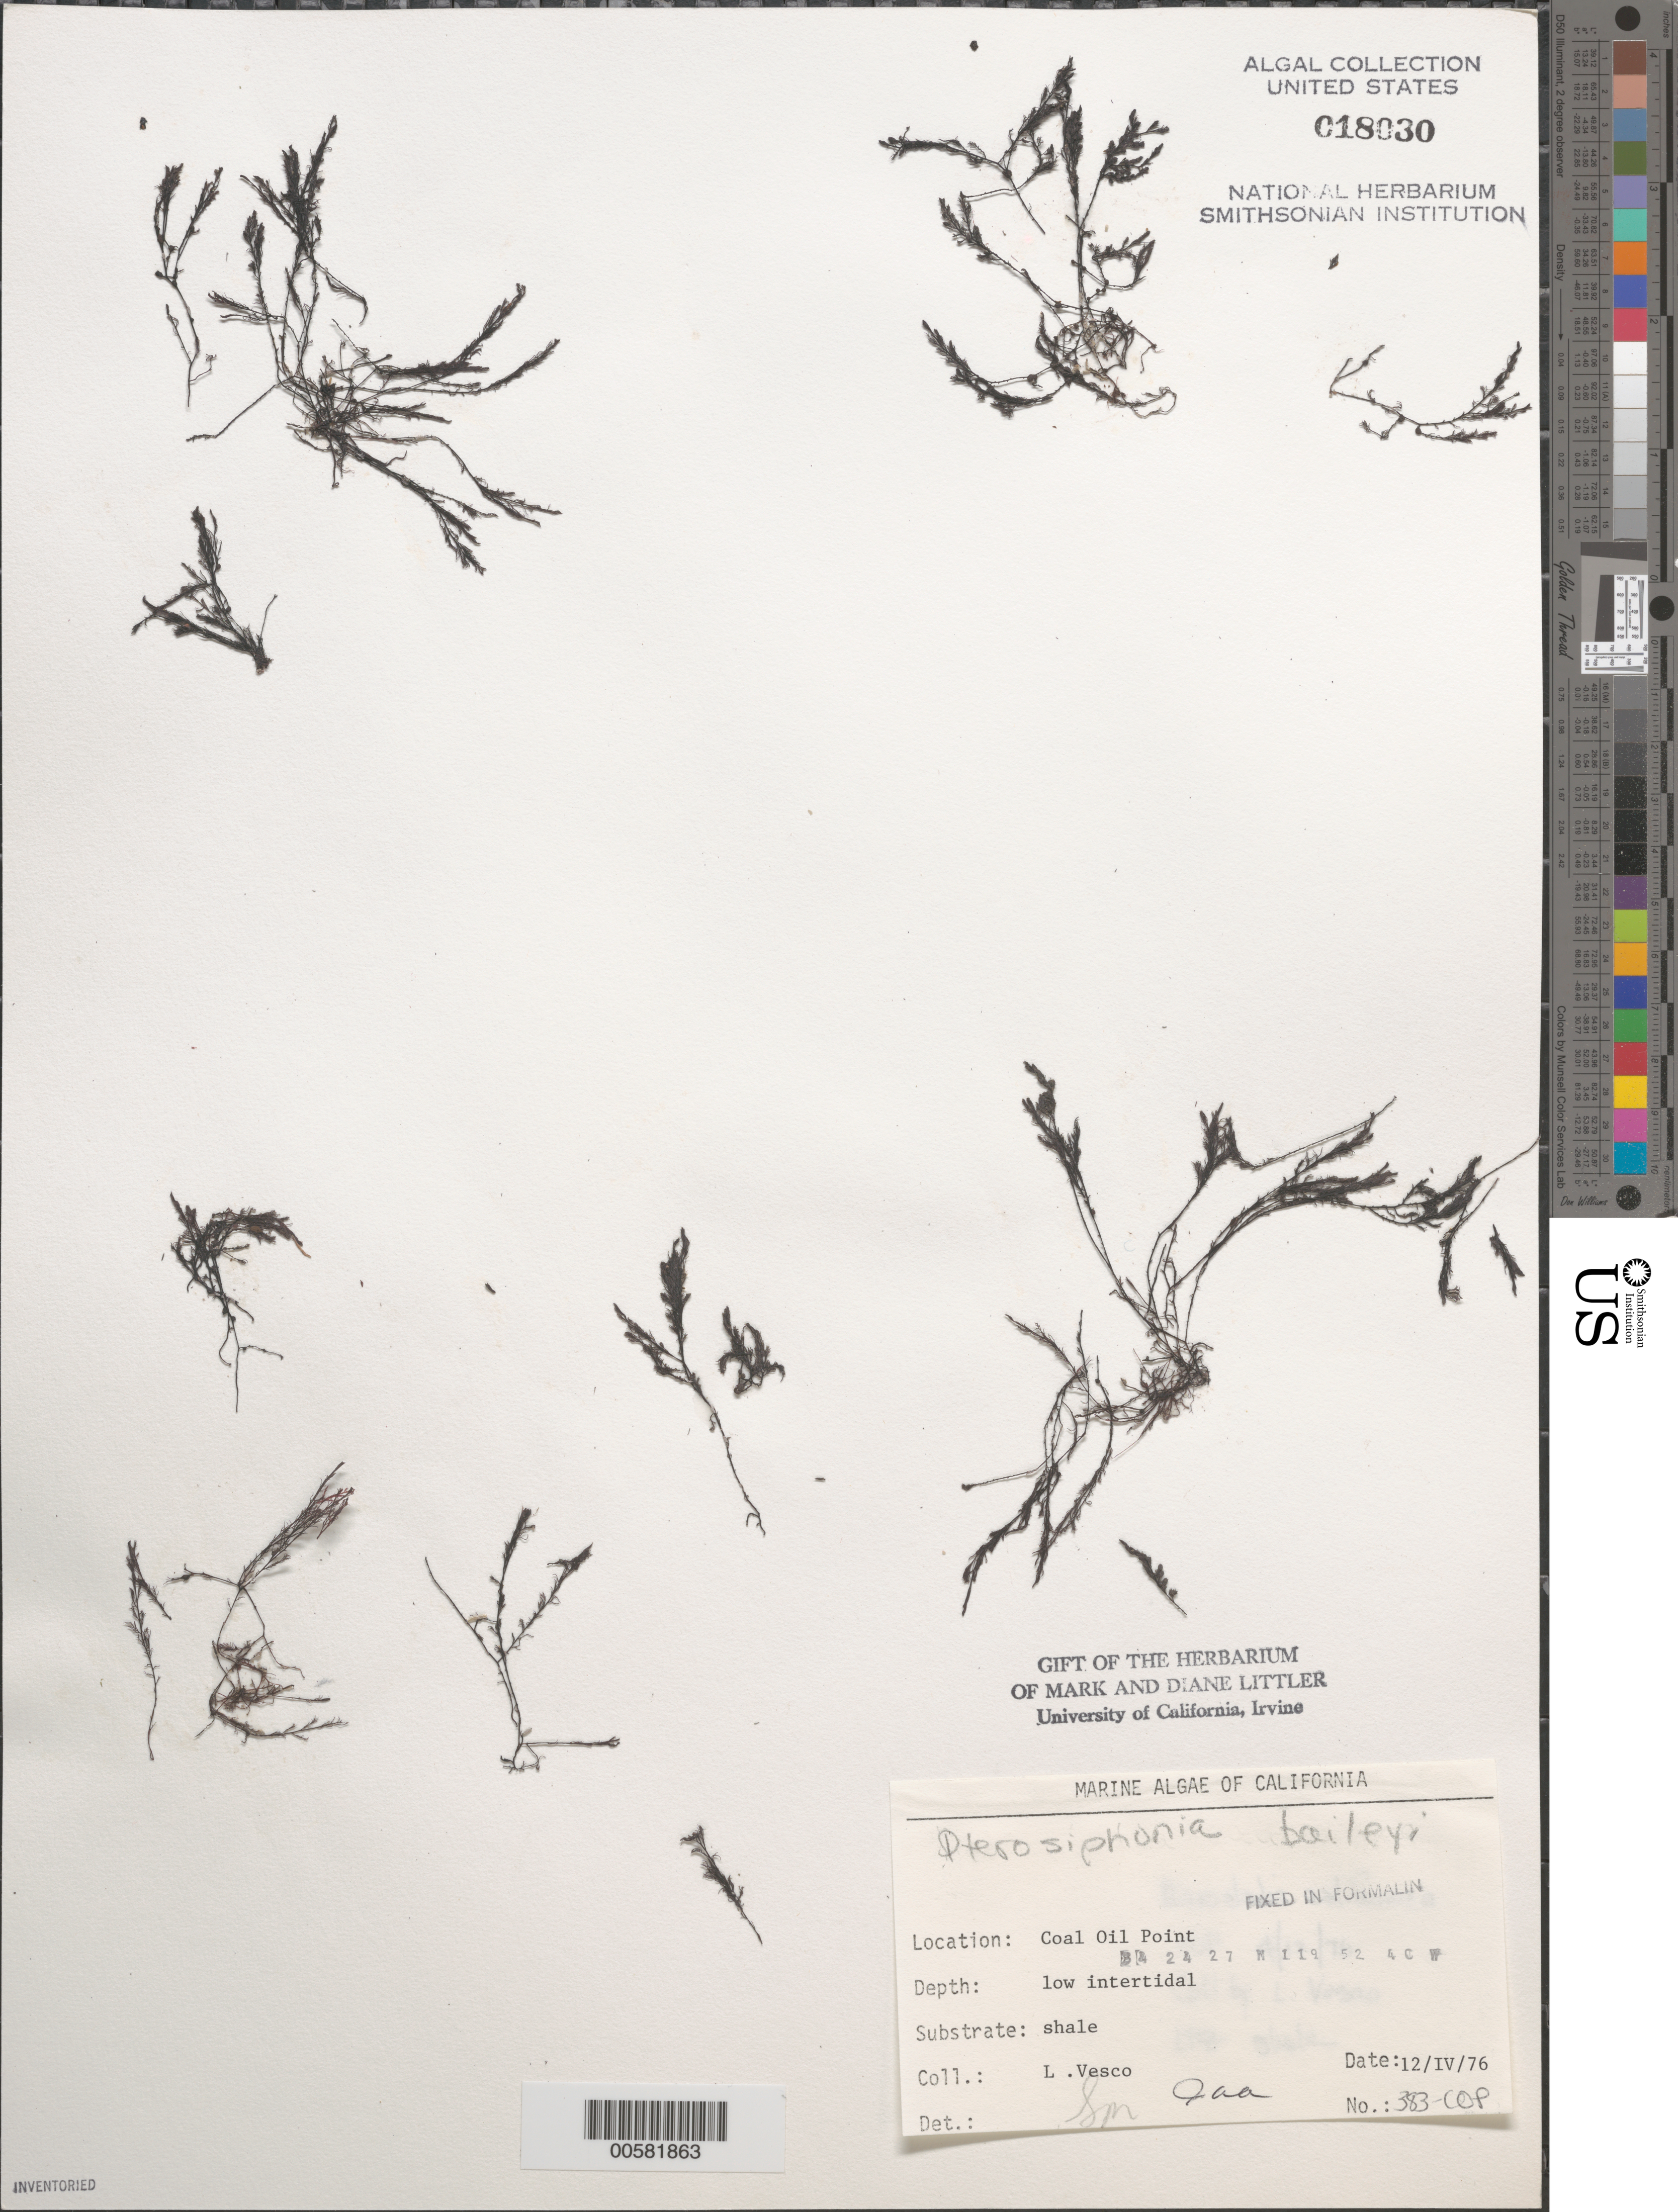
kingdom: Plantae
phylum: Rhodophyta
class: Florideophyceae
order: Ceramiales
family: Rhodomelaceae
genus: Symphyocladiella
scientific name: Symphyocladiella baileyi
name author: (Harvey) D.E.Bustamante et al.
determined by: Algae name updating Project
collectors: L. Vesco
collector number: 383-COP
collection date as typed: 12 Apr 1976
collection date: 1976-04-12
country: United States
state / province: California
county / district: Santa Barbara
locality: Coal Oil Point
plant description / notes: BLM-SOCALBIGHT Rocky Intertidal Survey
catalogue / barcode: US 18030